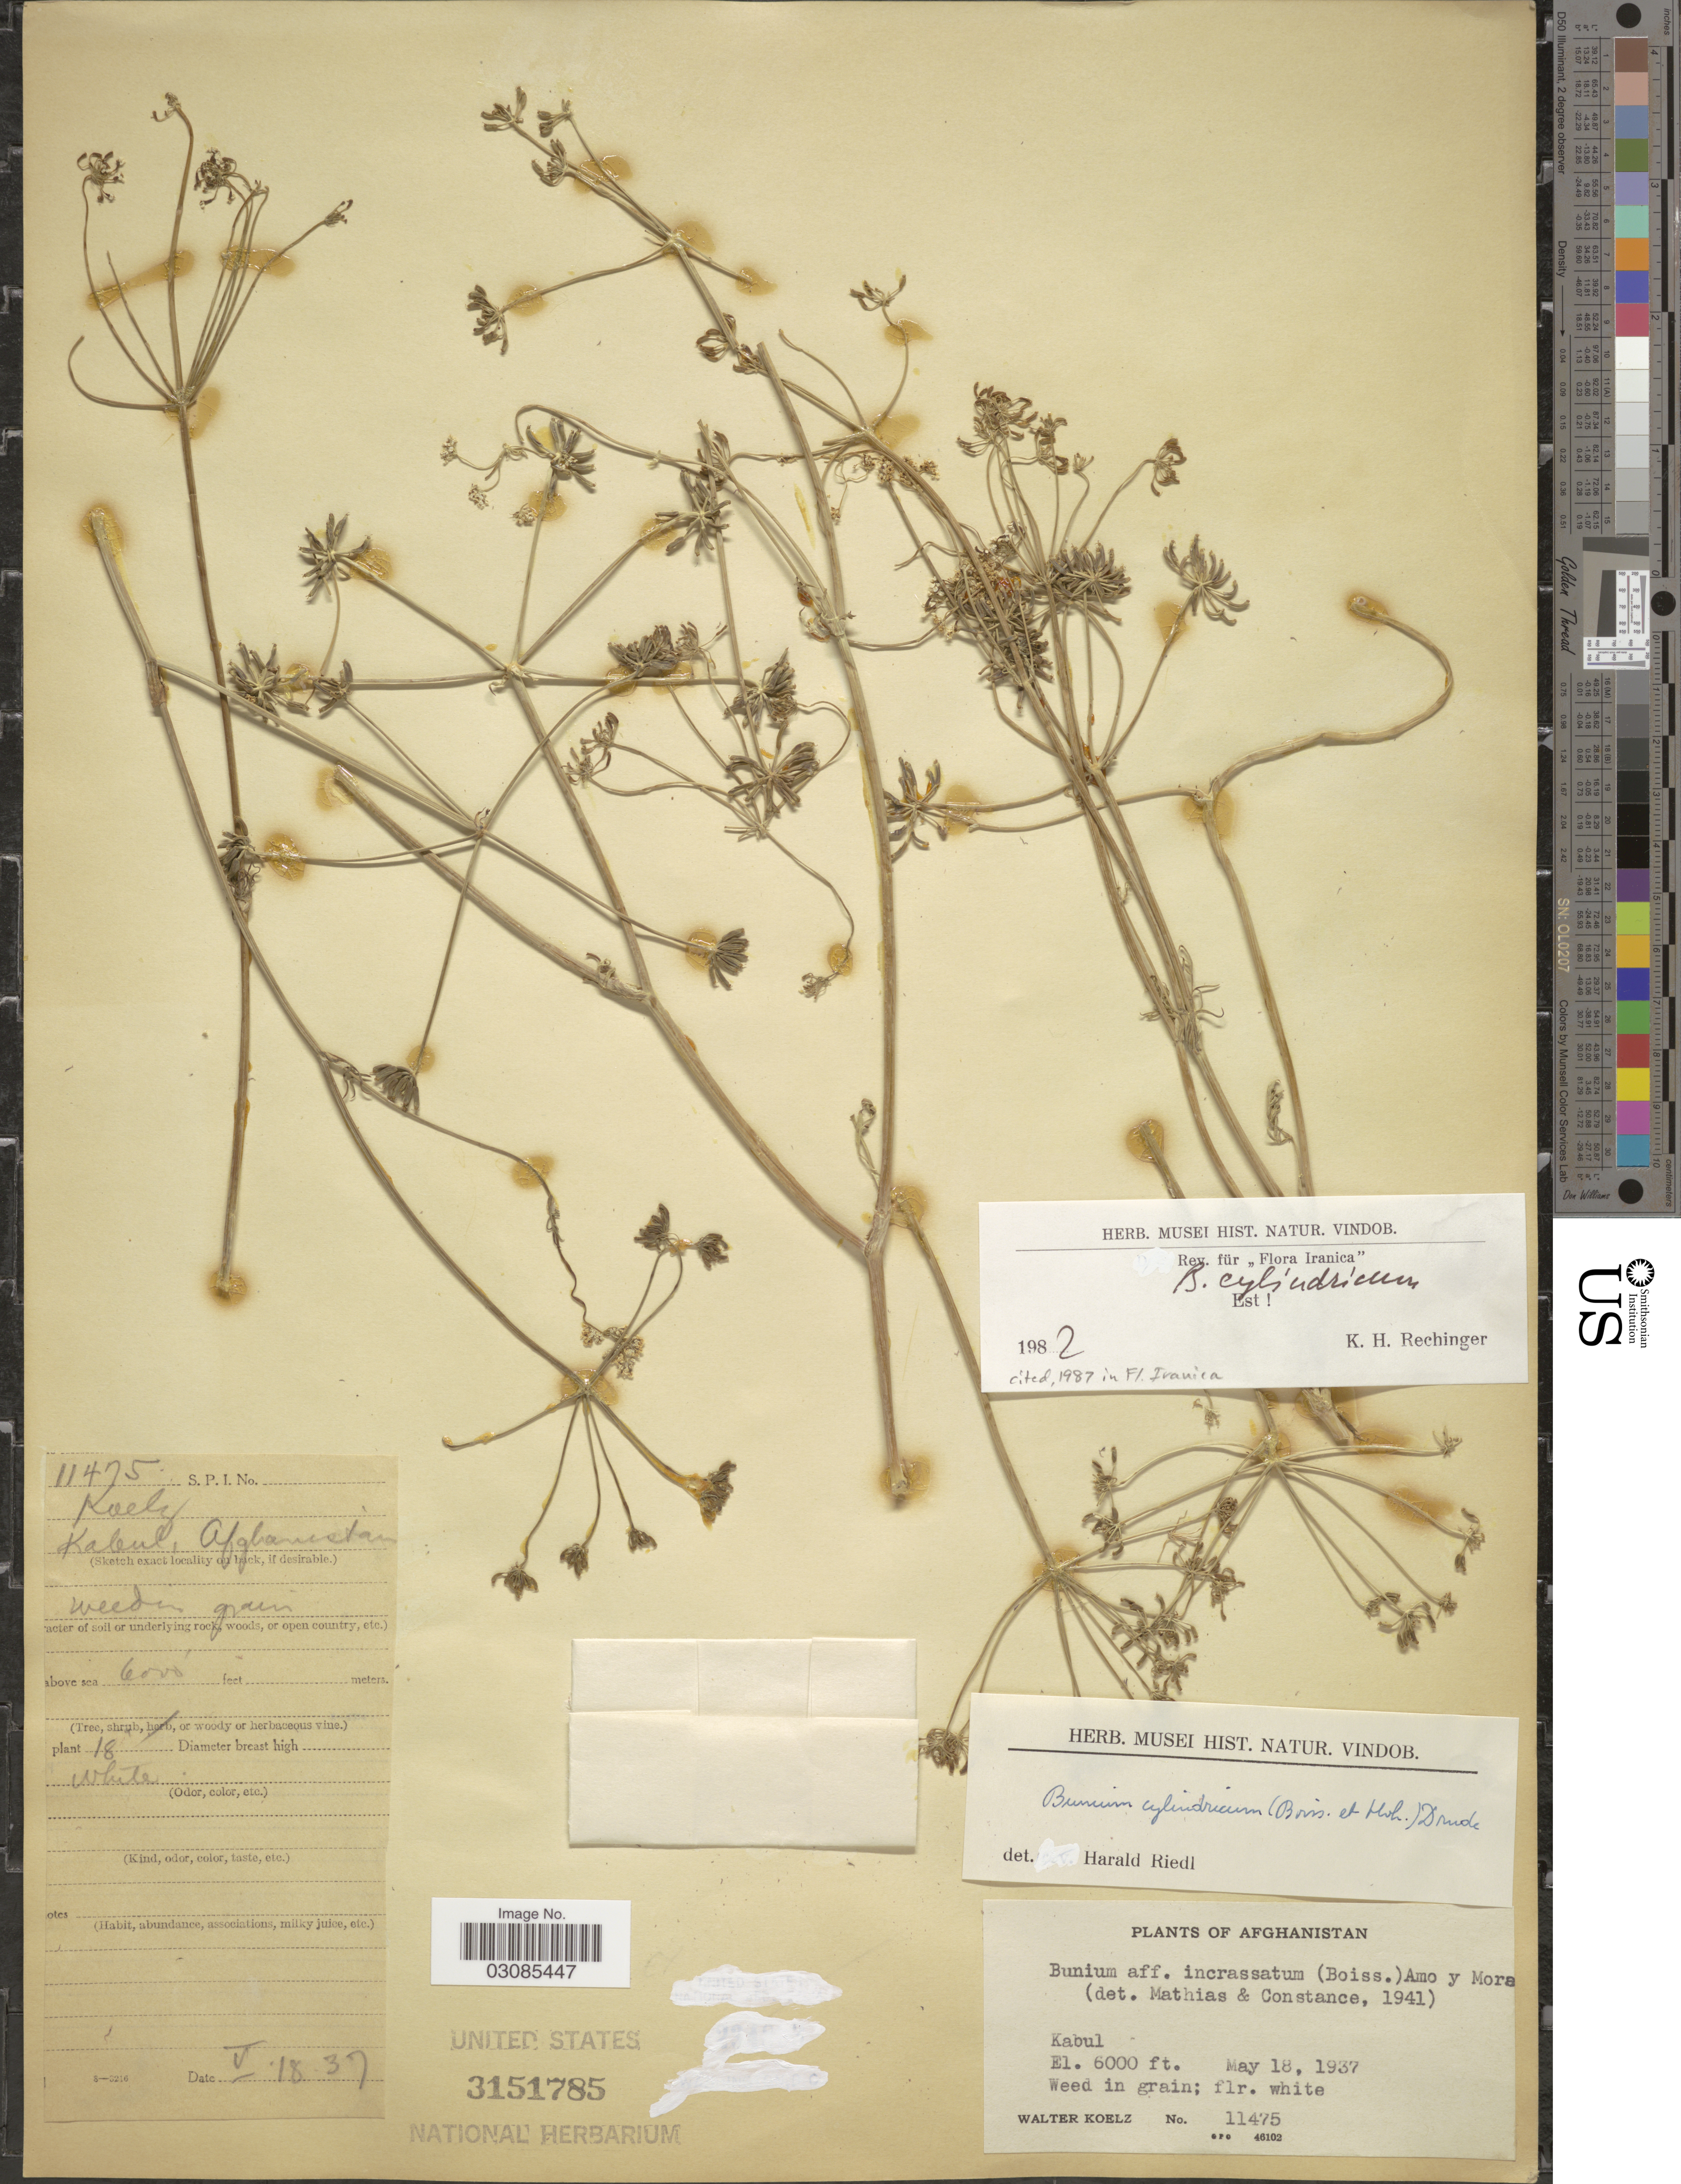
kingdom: Plantae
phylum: Tracheophyta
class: Magnoliopsida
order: Apiales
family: Apiaceae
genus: Bunium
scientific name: Bunium cylindricum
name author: (Boiss. & Hausskn.) Drude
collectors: W. N. Koelz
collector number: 11475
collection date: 1937-05-18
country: Afghanistan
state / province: Kabul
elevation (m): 1829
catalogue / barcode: US 3151785